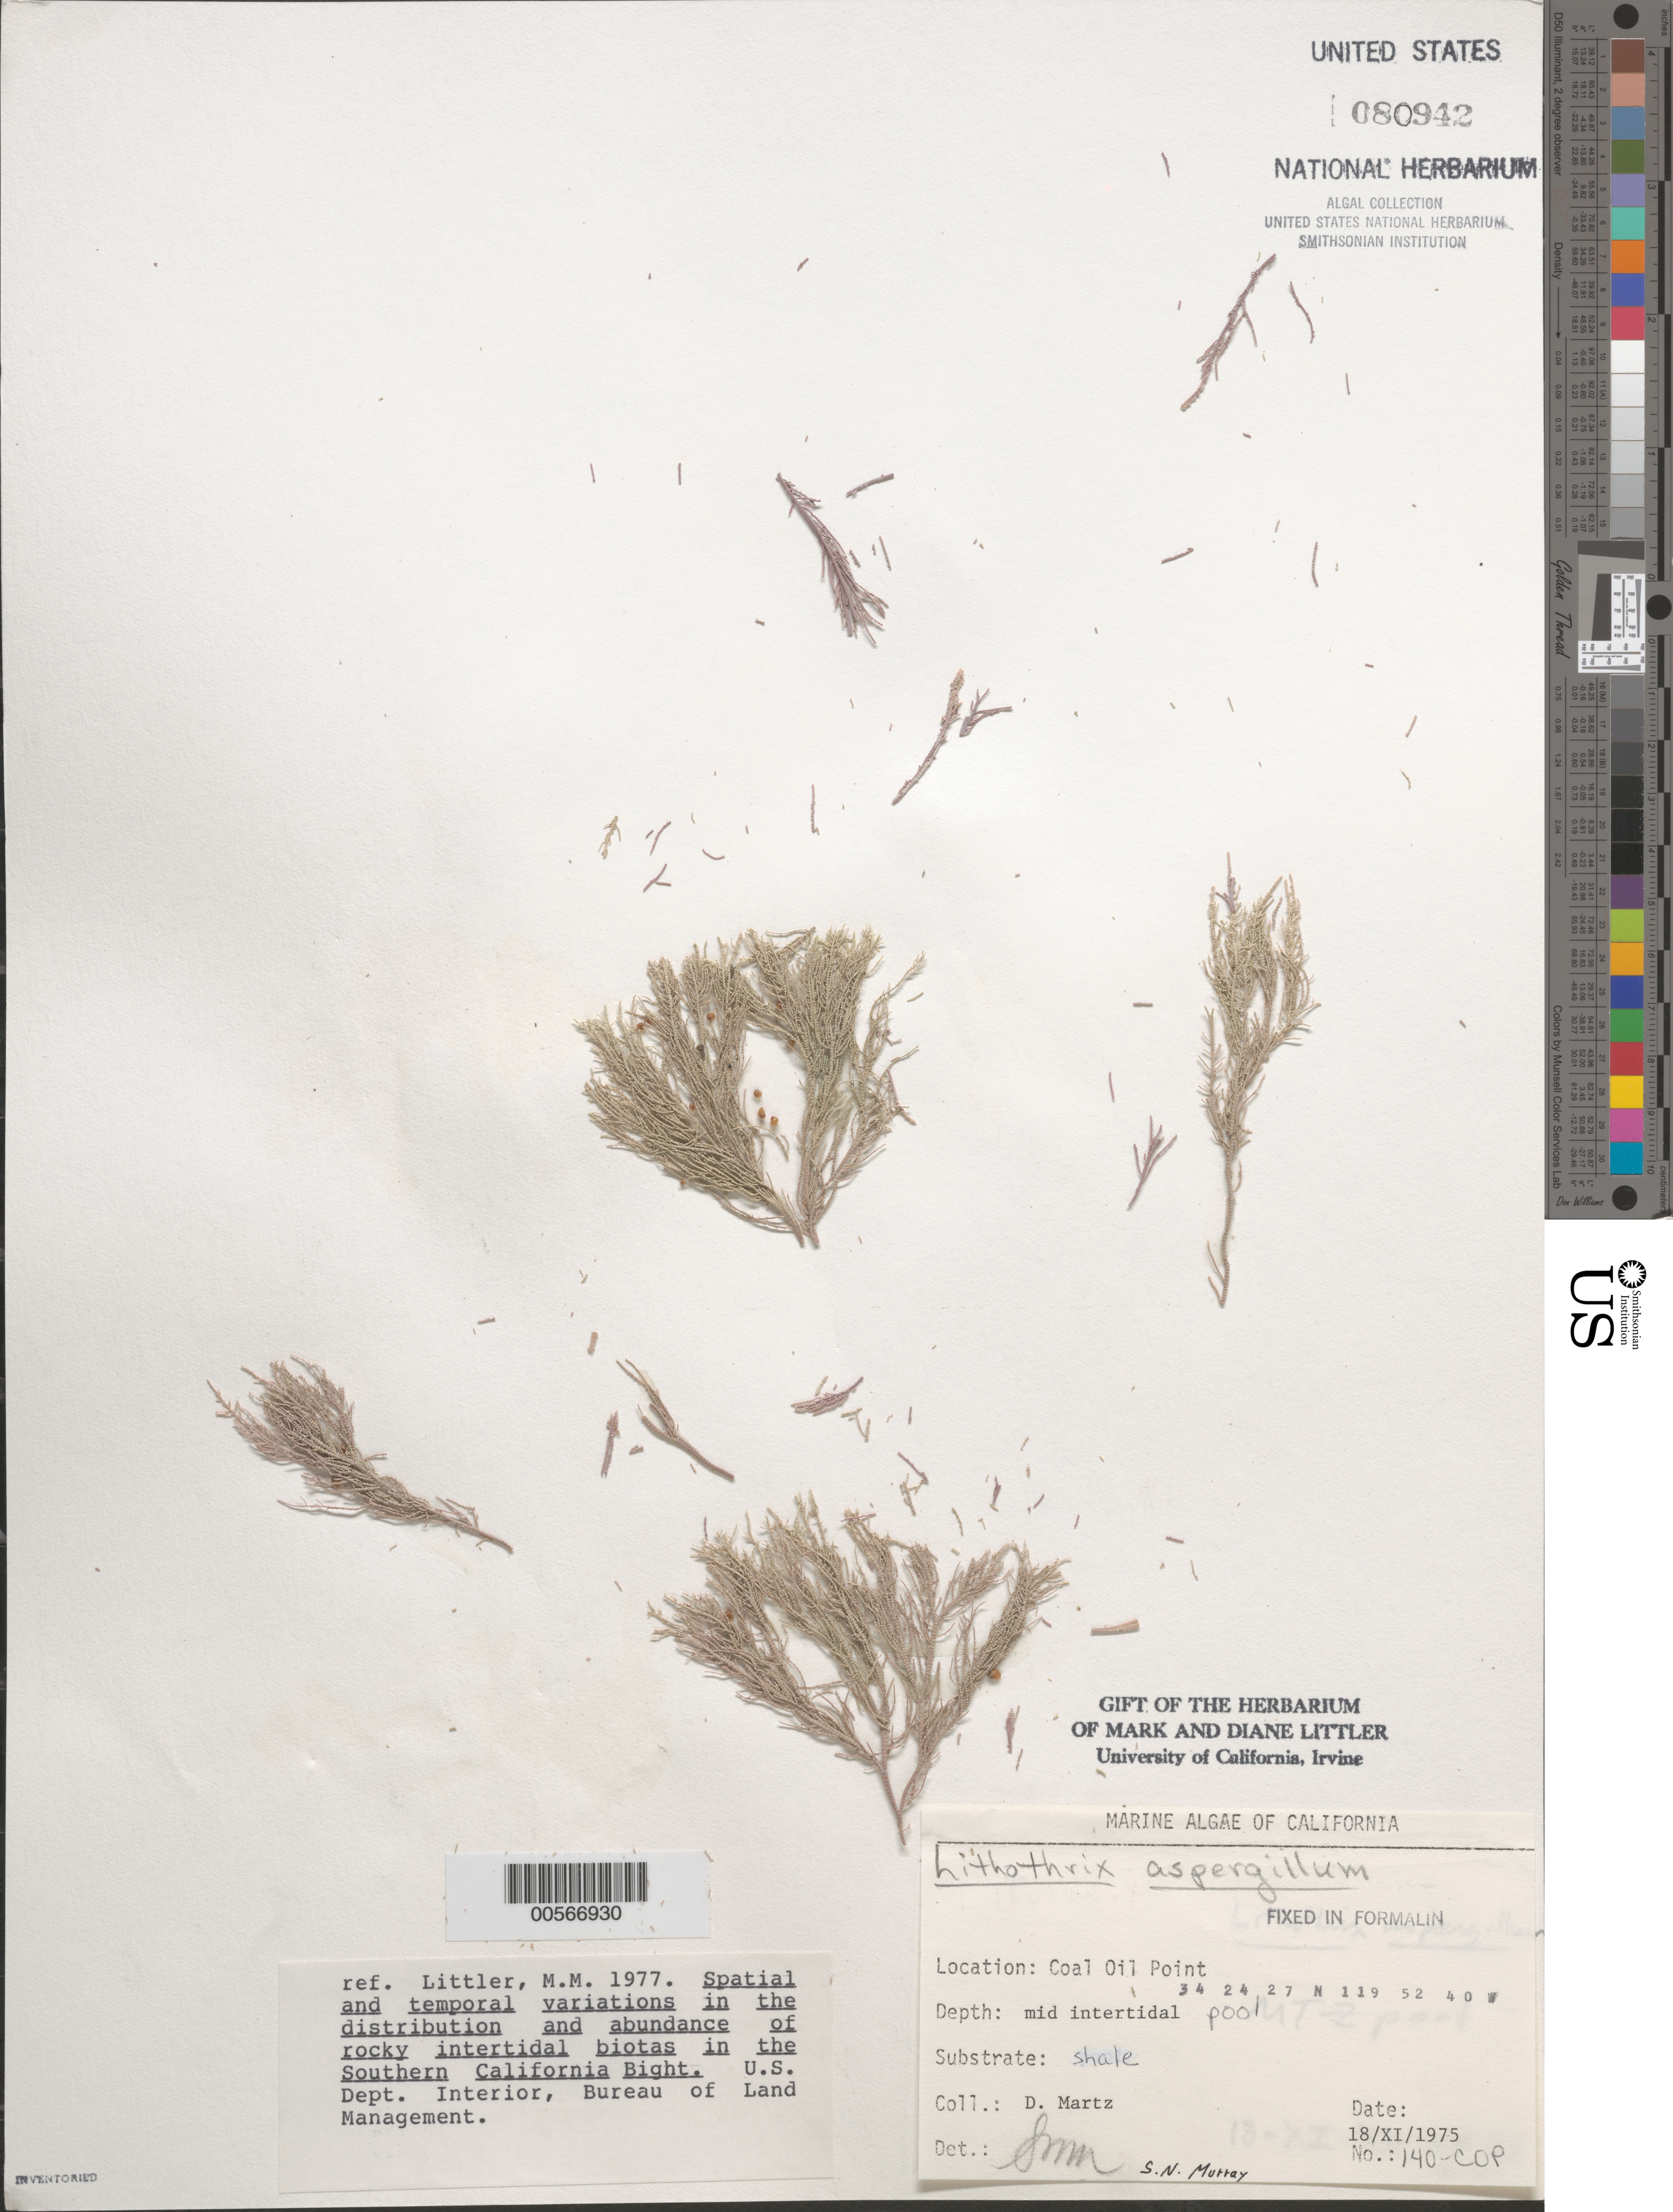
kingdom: Plantae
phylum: Rhodophyta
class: Florideophyceae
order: Corallinales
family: Lithophyllaceae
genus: Lithothrix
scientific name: Lithothrix aspergillum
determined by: Murray, S. N.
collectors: D. Martz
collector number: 140-cop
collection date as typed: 18 Nov 1975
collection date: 1975-11-18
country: United States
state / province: California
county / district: Santa Barbara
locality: Coal Oil Point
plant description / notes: BLM-SOCALBIGHT Rocky Intertidal Survey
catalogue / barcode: US 80942